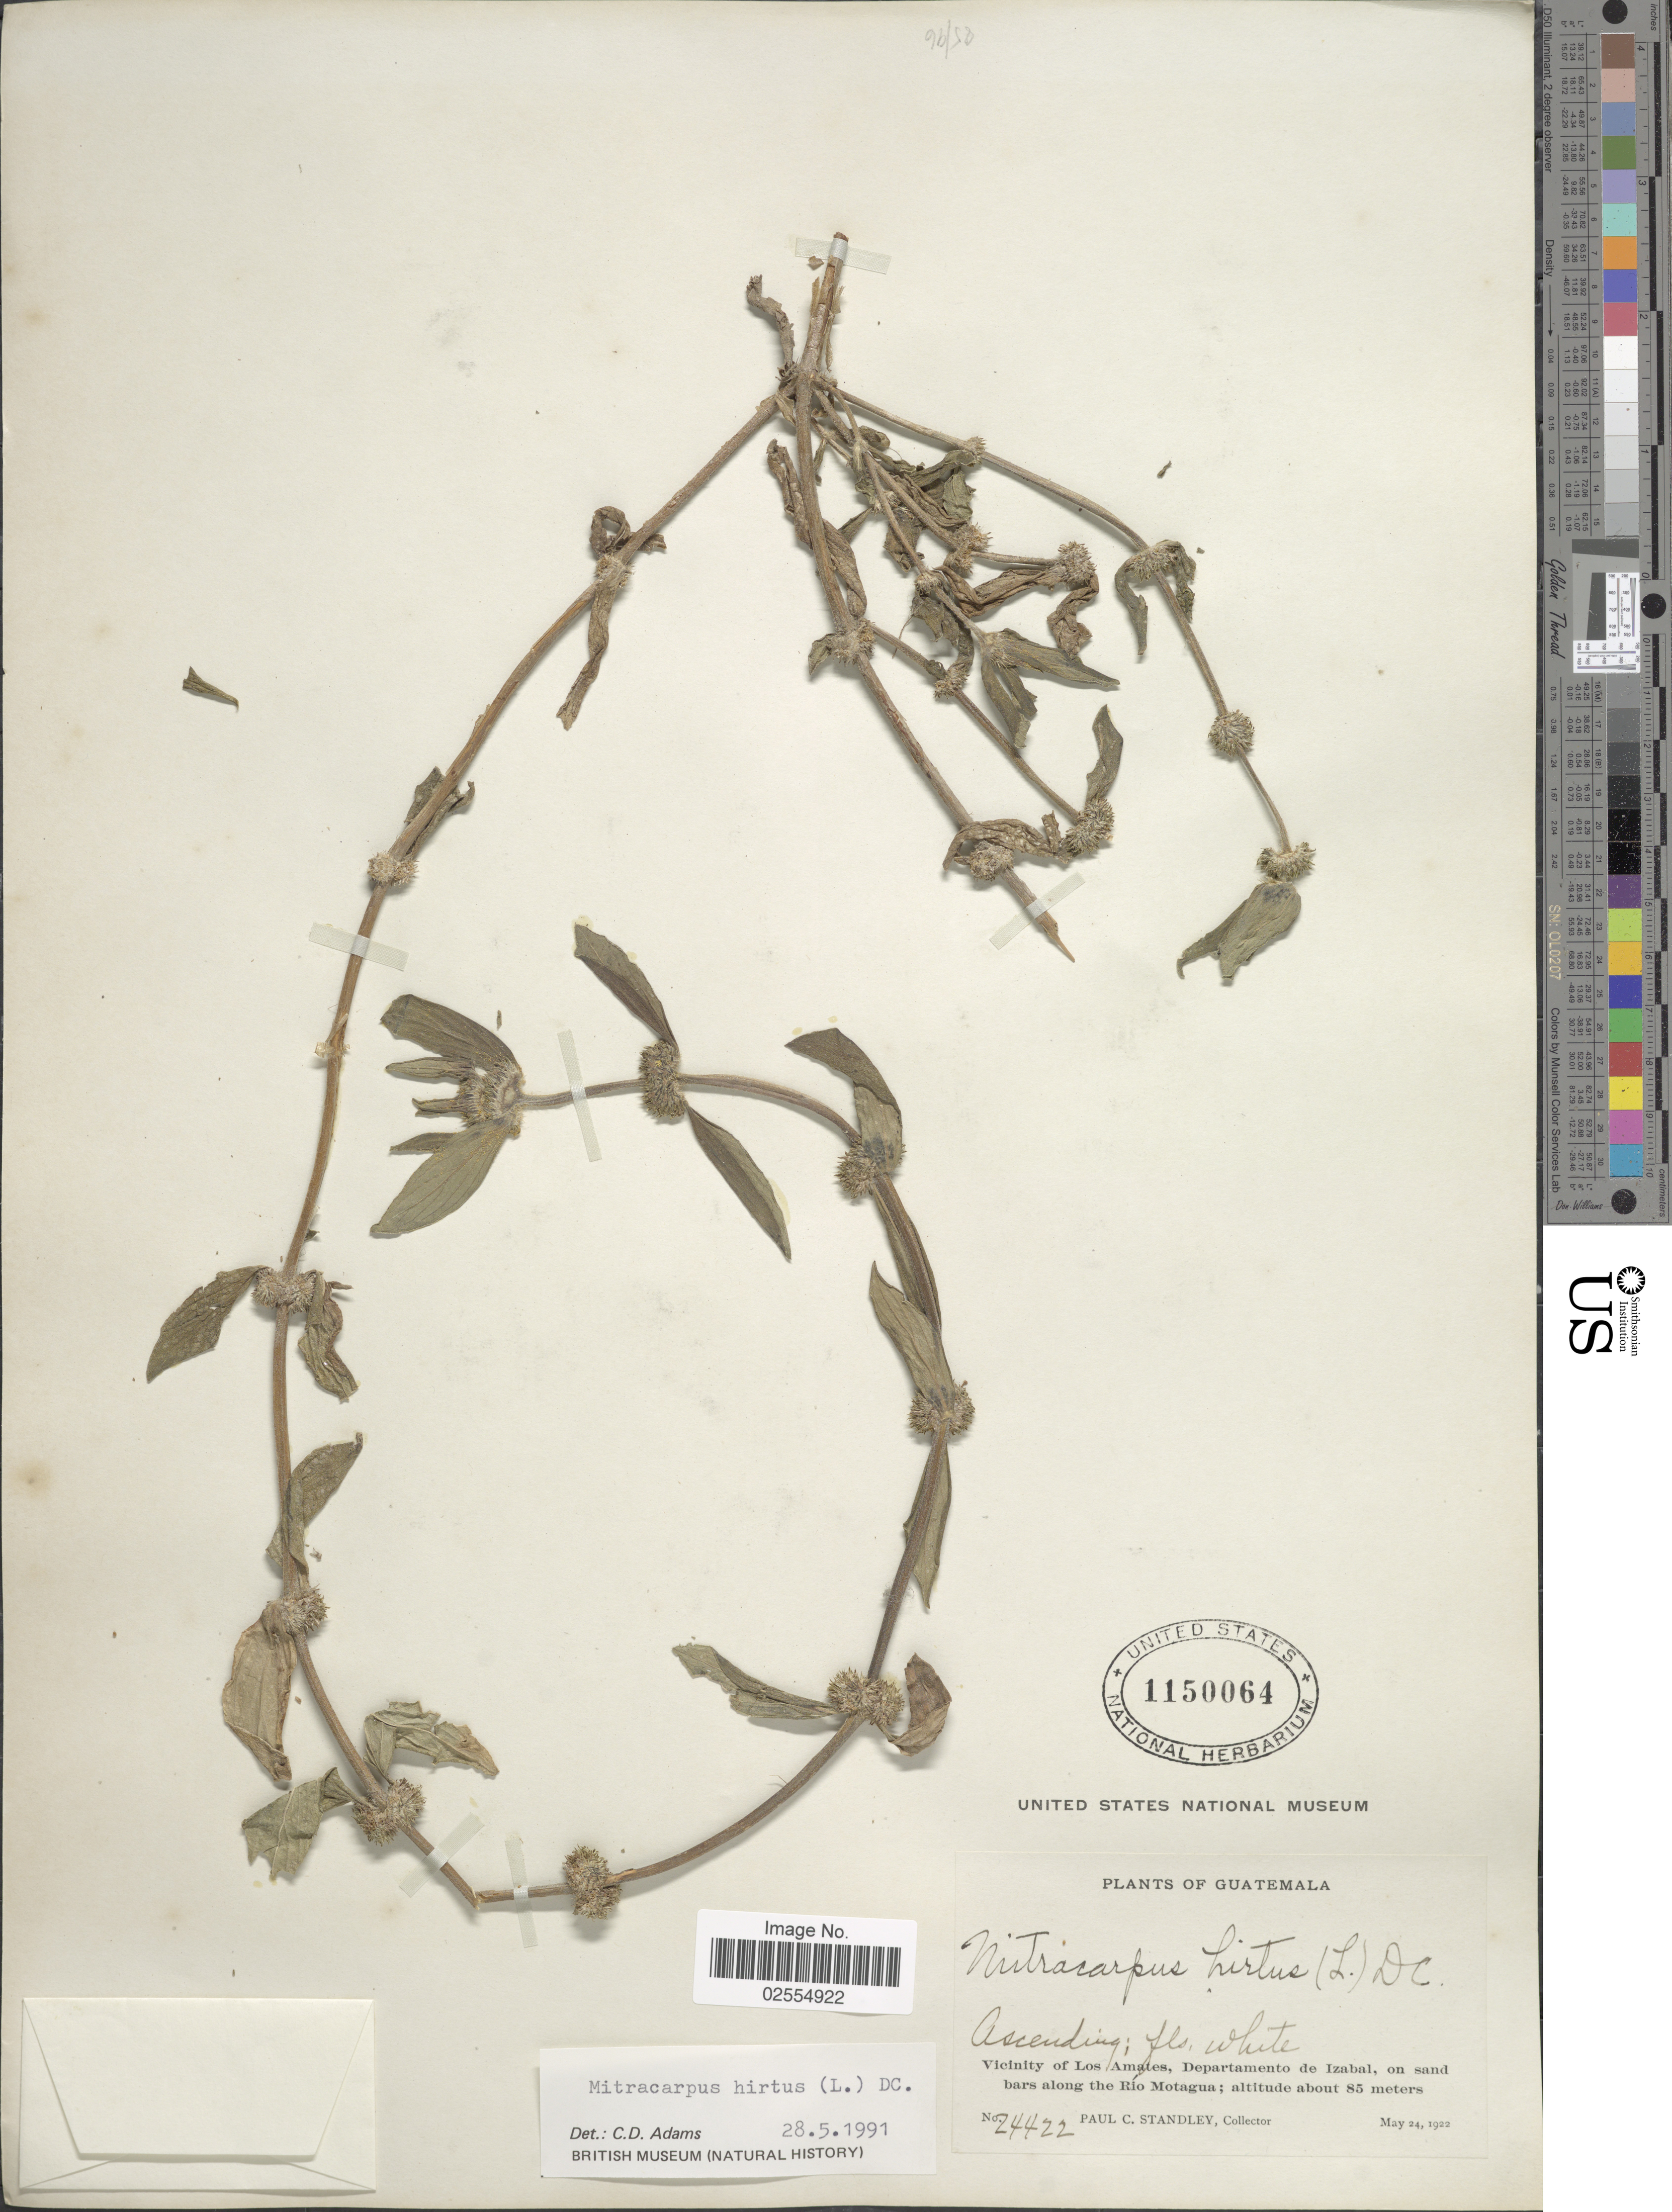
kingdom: Plantae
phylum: Tracheophyta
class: Magnoliopsida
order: Gentianales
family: Rubiaceae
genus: Mitracarpus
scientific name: Mitracarpus hirtus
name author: (L.) DC.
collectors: P. C. Standley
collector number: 24422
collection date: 1922-05-25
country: Guatemala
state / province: Izabal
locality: Vicinity of Los Amates. along the Río Motagua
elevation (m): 85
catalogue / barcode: US 1150064